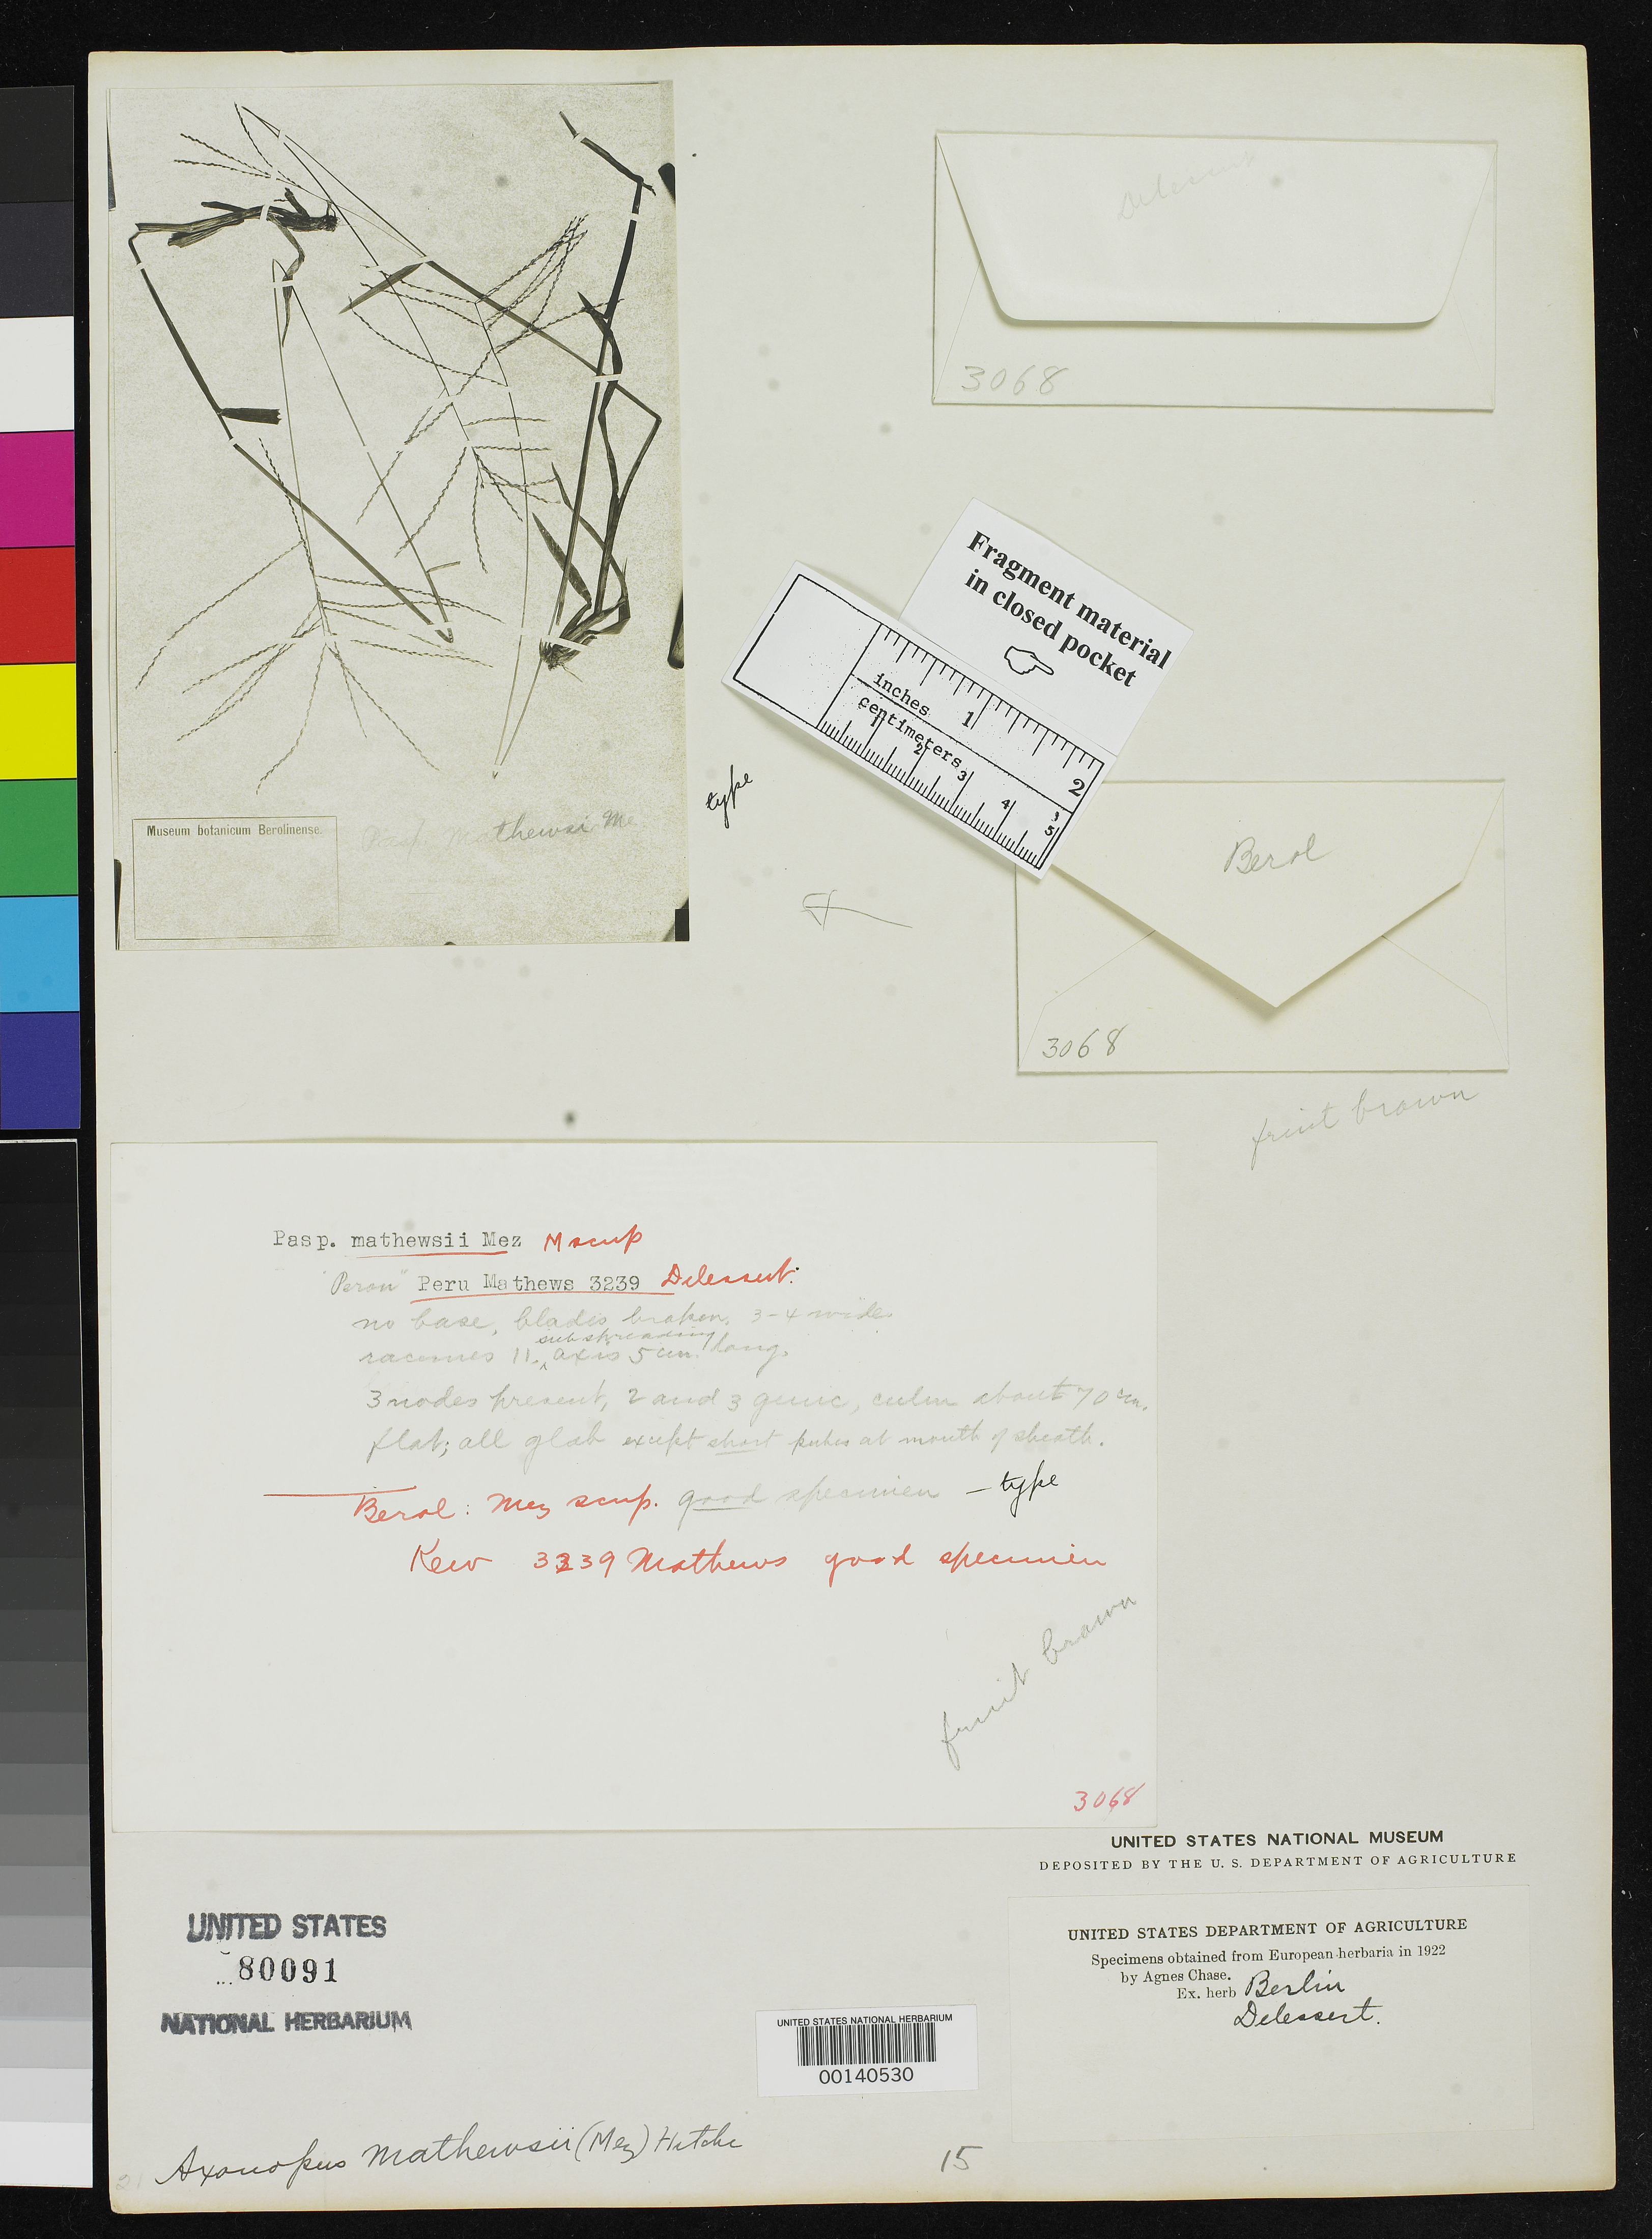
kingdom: Plantae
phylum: Tracheophyta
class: Liliopsida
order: Poales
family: Poaceae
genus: Paspalum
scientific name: Paspalum mathewsii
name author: Mez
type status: Type Fragment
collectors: W. Matthews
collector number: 3239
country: Peru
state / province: San Martín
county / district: Mariscal Cáceres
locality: Rio Huallaga, margen Derecha del; Balsa Probana; dtto. Tocache Nuevo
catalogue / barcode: US 80091